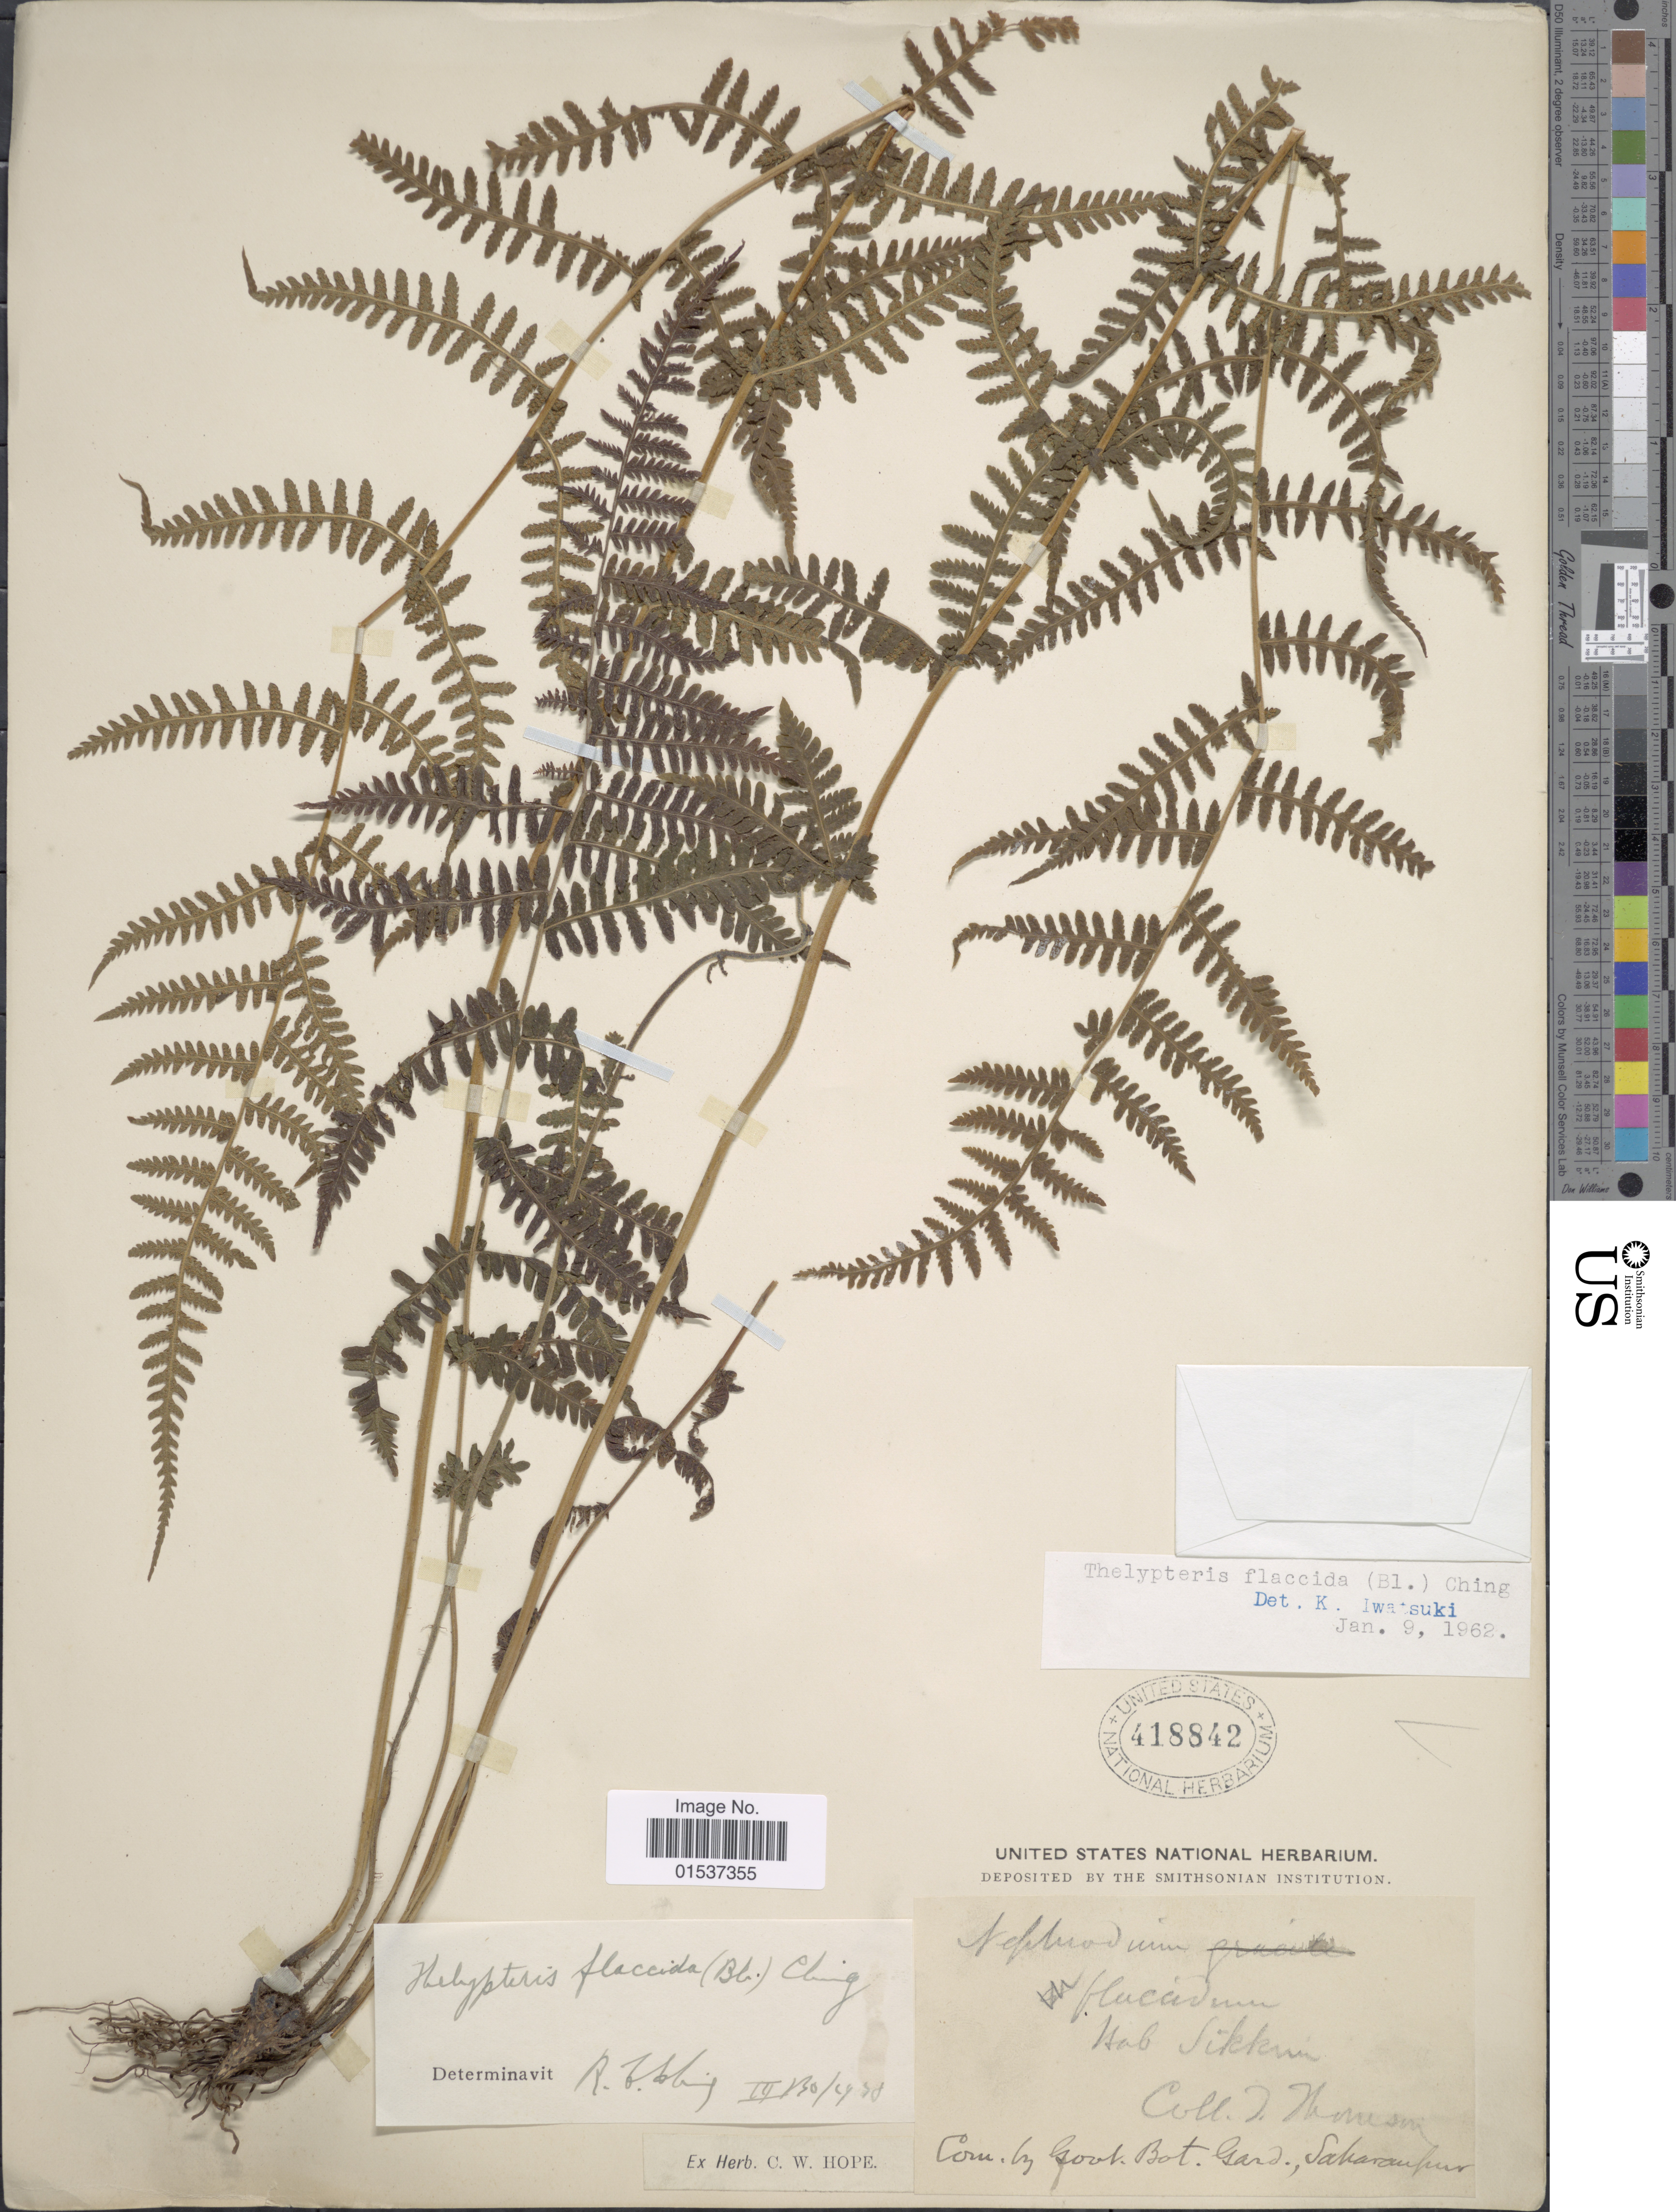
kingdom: Plantae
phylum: Tracheophyta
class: Polypodiopsida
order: Polypodiales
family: Thelypteridaceae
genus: Metathelypteris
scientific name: Metathelypteris flaccida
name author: (Blume) Ching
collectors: T. Thomson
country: India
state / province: Sikkim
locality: Sikkim.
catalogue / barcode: US 418842